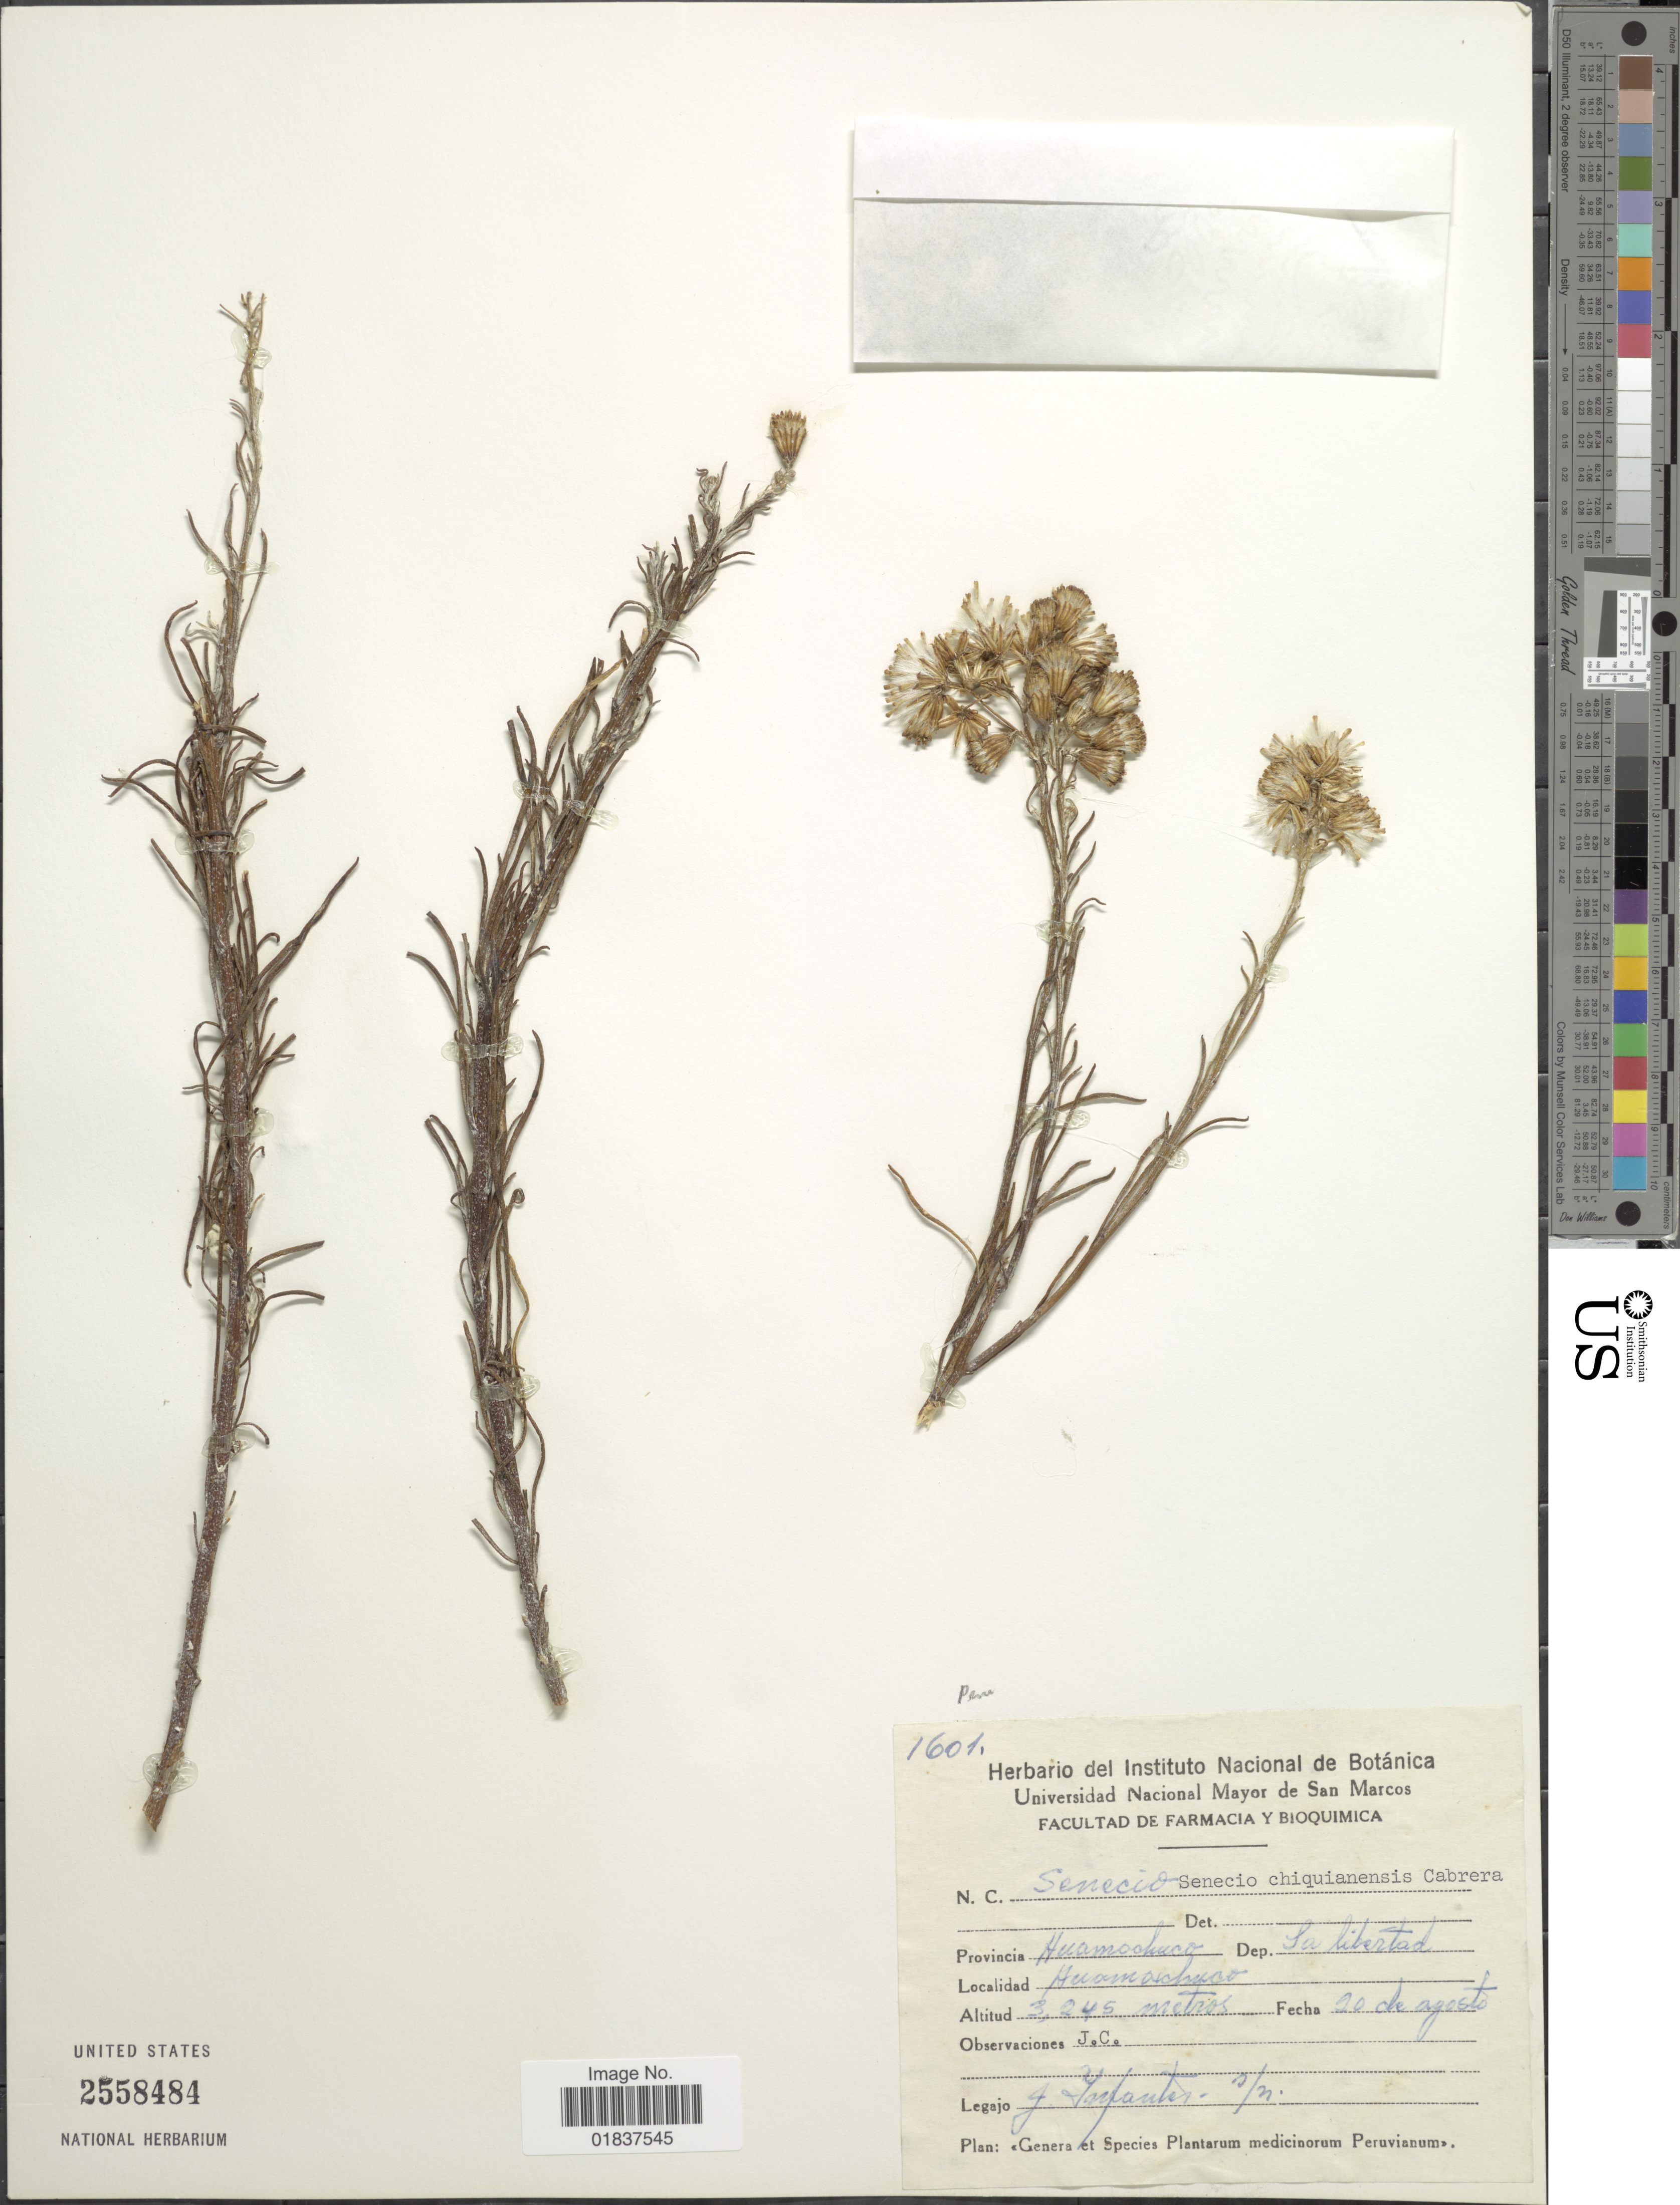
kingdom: Plantae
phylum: Tracheophyta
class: Magnoliopsida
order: Asterales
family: Asteraceae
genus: Senecio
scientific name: Senecio chiquianensis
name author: Cabrera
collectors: J. Infantes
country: Peru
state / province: La Libertad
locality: Provincia Huamachuco. Dep. La Libertad. Huamachuco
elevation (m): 3245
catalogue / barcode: US 2558484